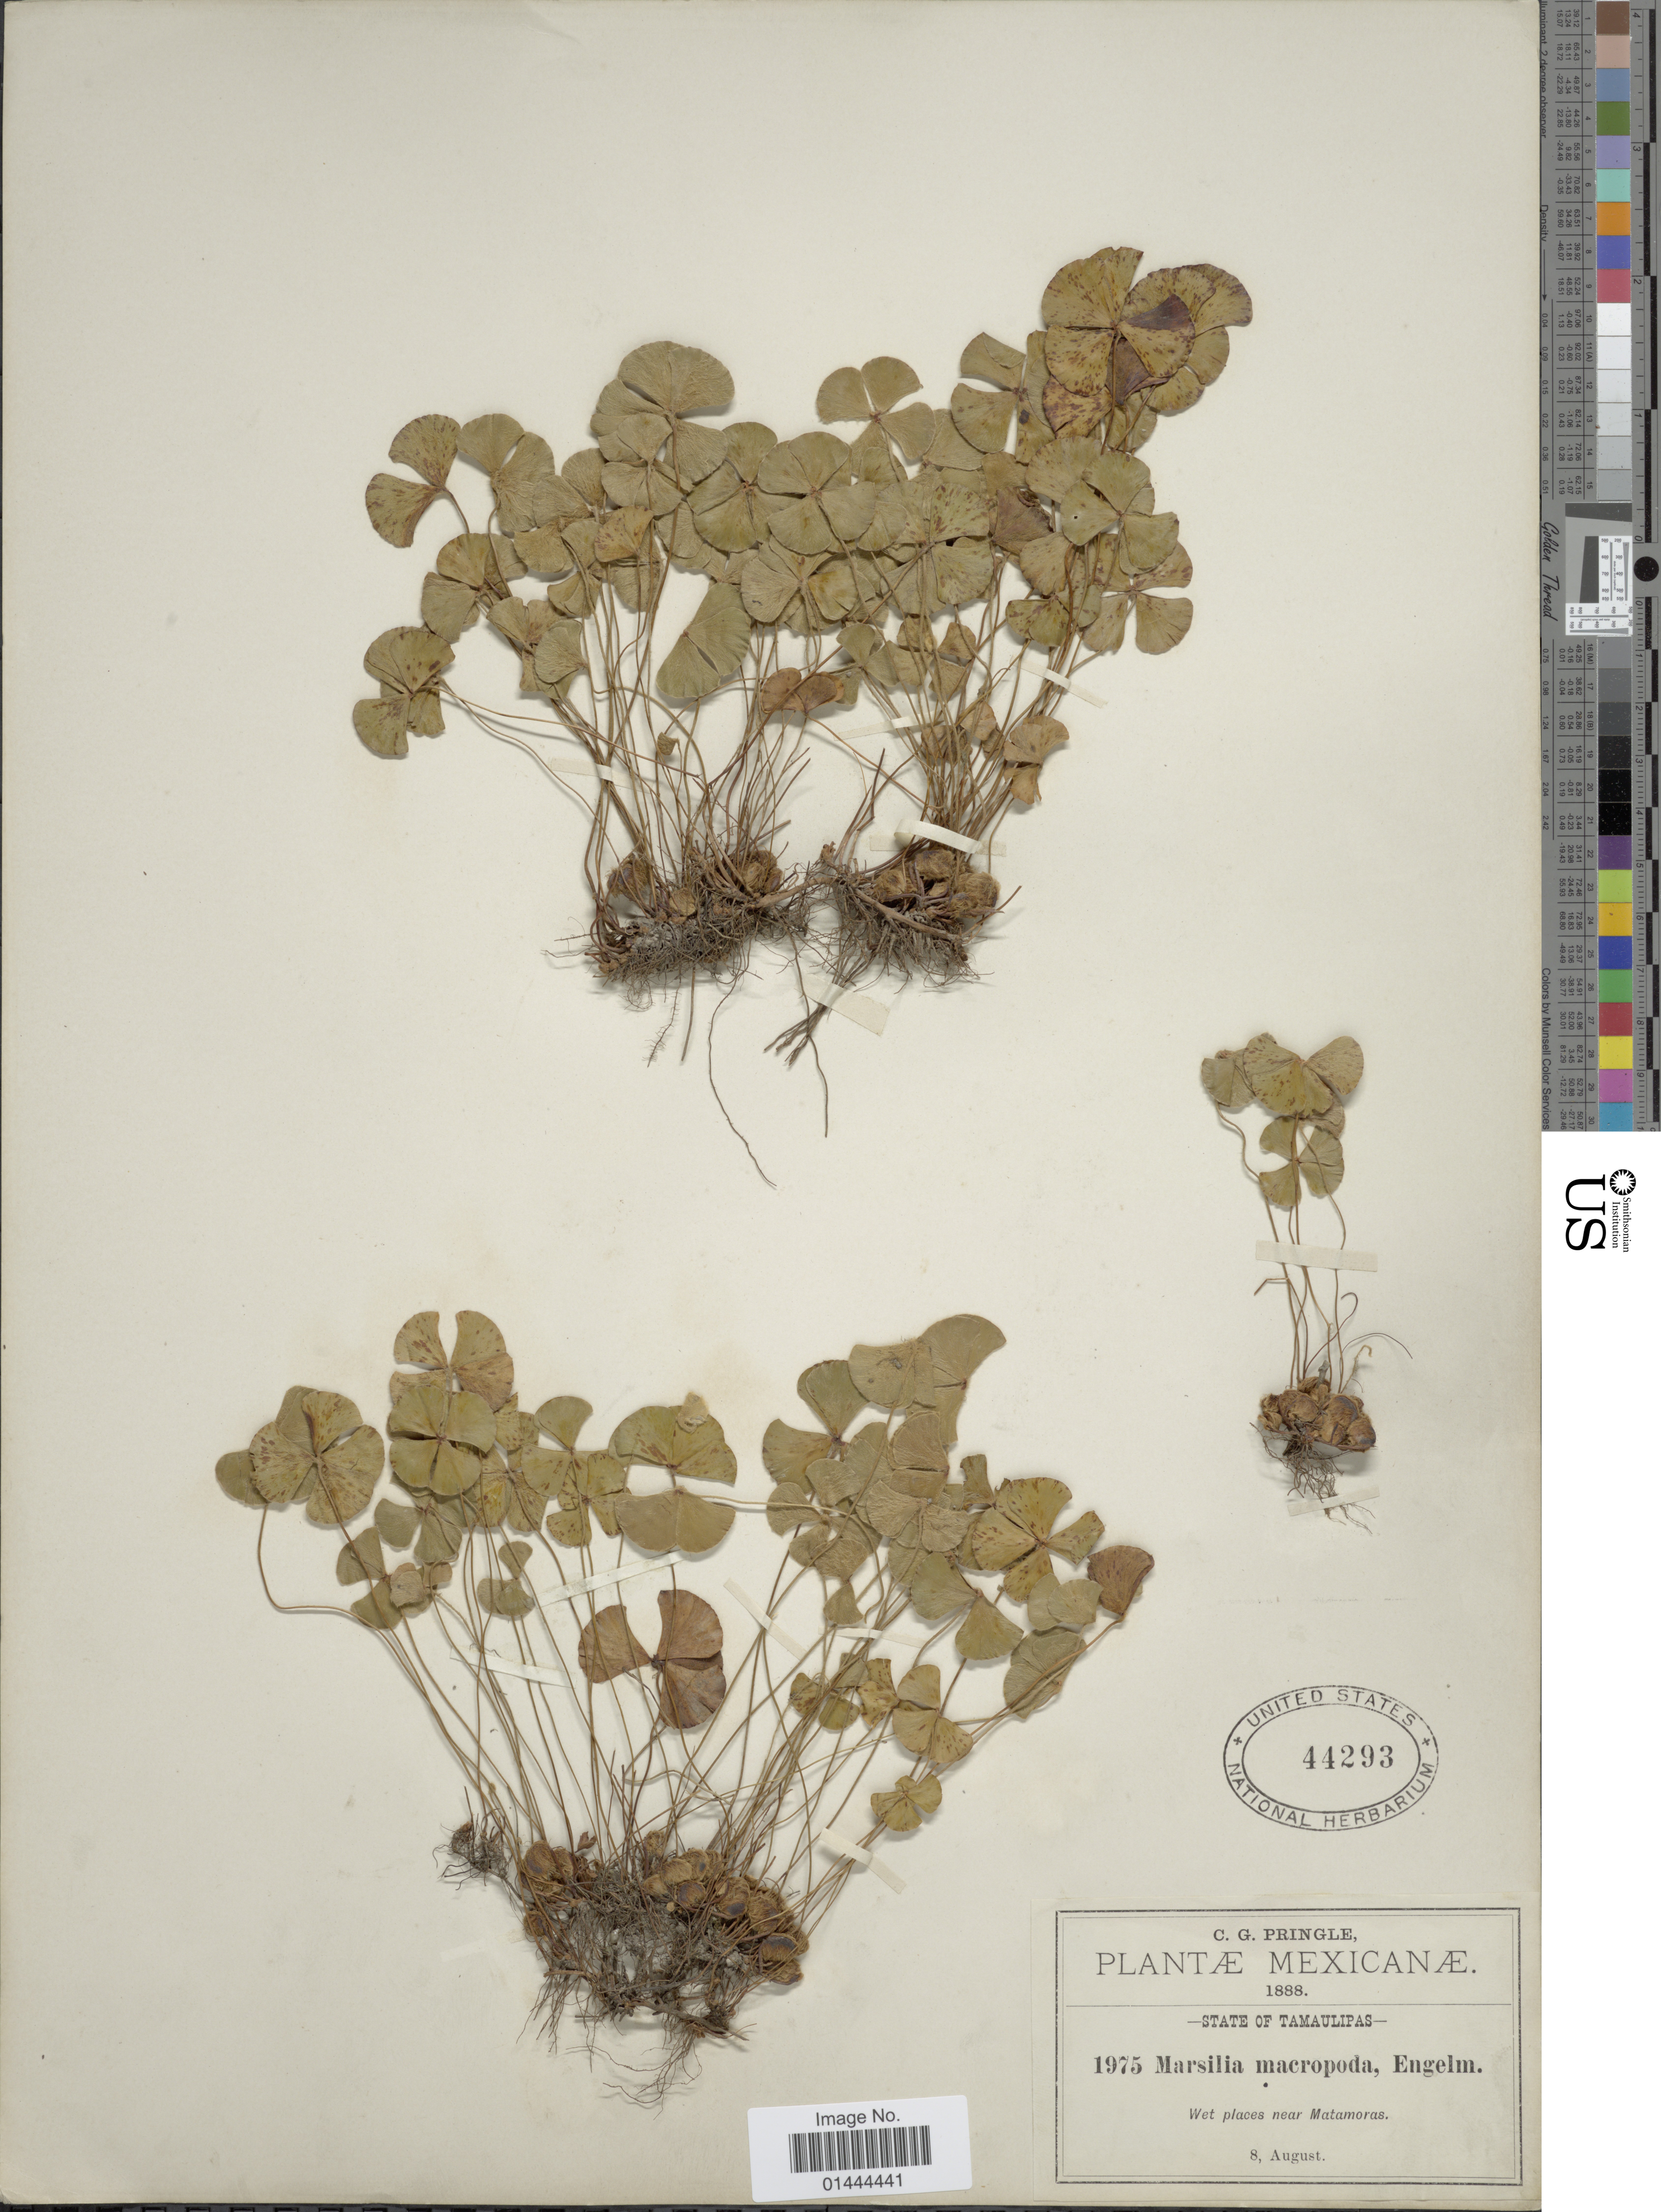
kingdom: Plantae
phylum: Tracheophyta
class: Polypodiopsida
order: Salviniales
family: Marsileaceae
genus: Marsilea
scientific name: Marsilea macropoda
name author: Engelm. ex A. Braun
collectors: C. G. Pringle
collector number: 1975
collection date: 1888-08-08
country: Mexico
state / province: Tamaulipas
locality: Wet places near Matamoras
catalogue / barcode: US 44293